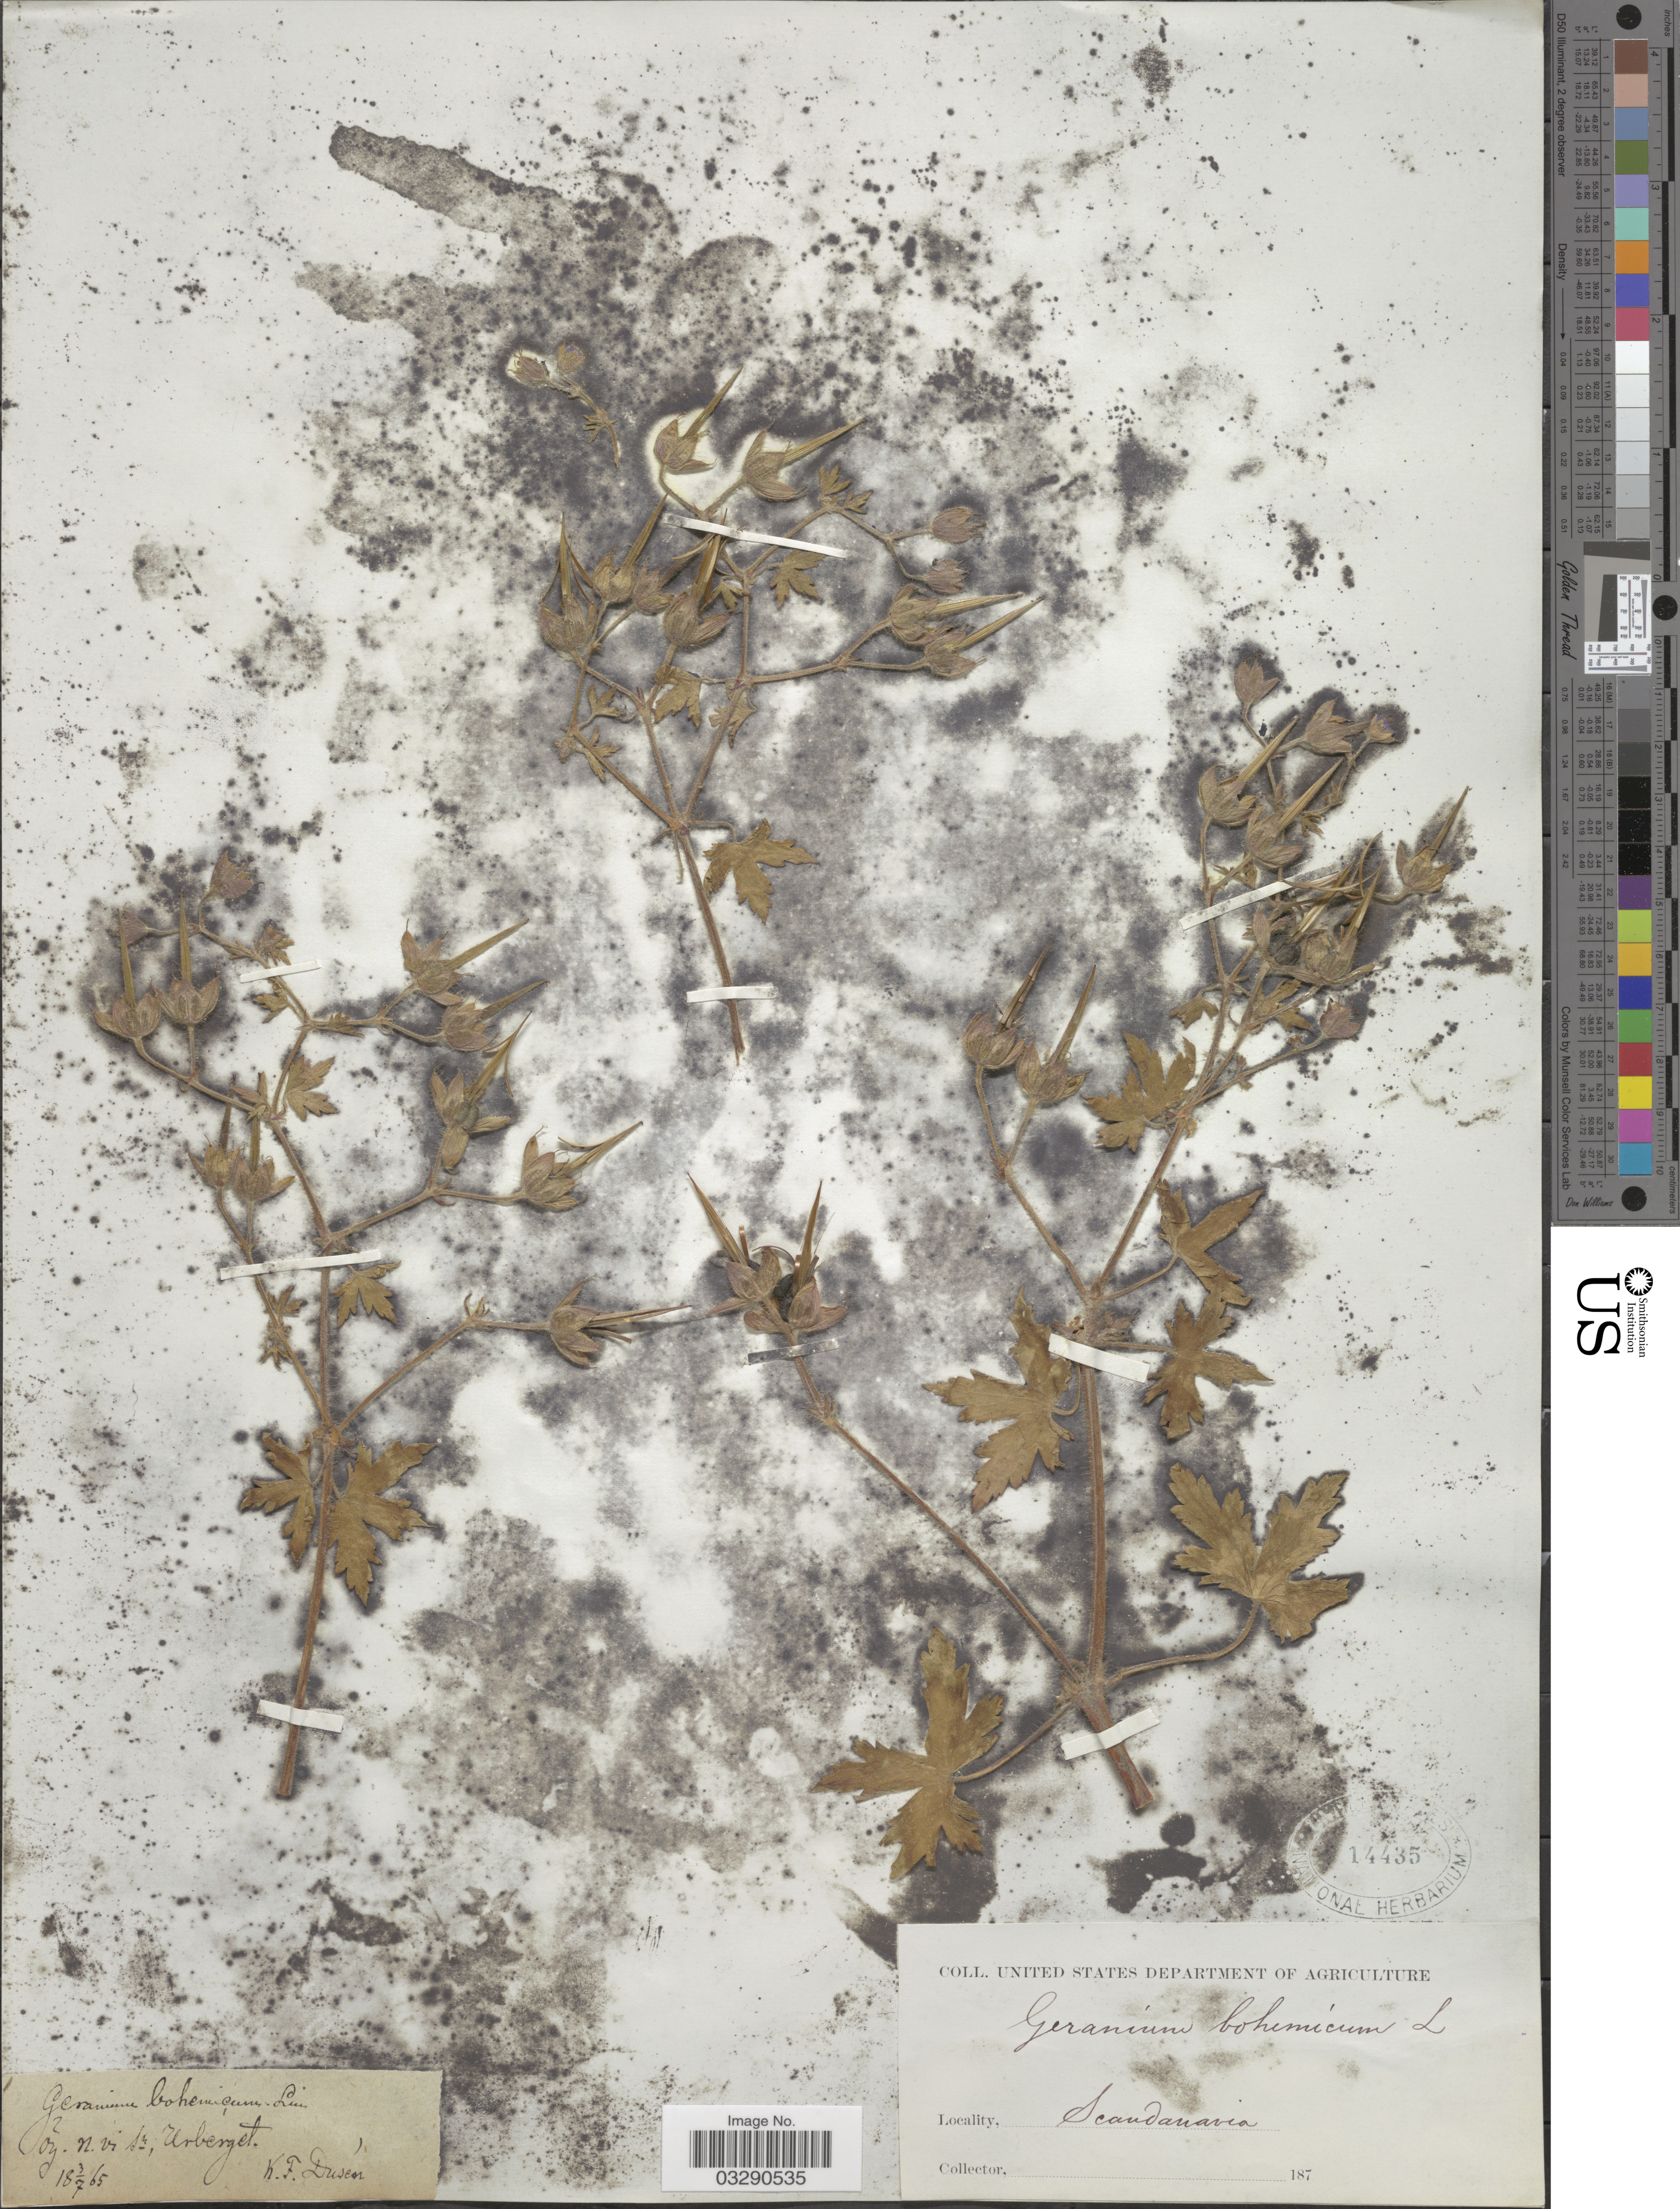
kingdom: Plantae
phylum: Tracheophyta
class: Magnoliopsida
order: Geraniales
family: Geraniaceae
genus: Geranium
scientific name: Geranium bohemicum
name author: L.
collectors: K. Dusén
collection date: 1865-07-03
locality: Scandinavia. Urberget.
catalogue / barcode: US 14435